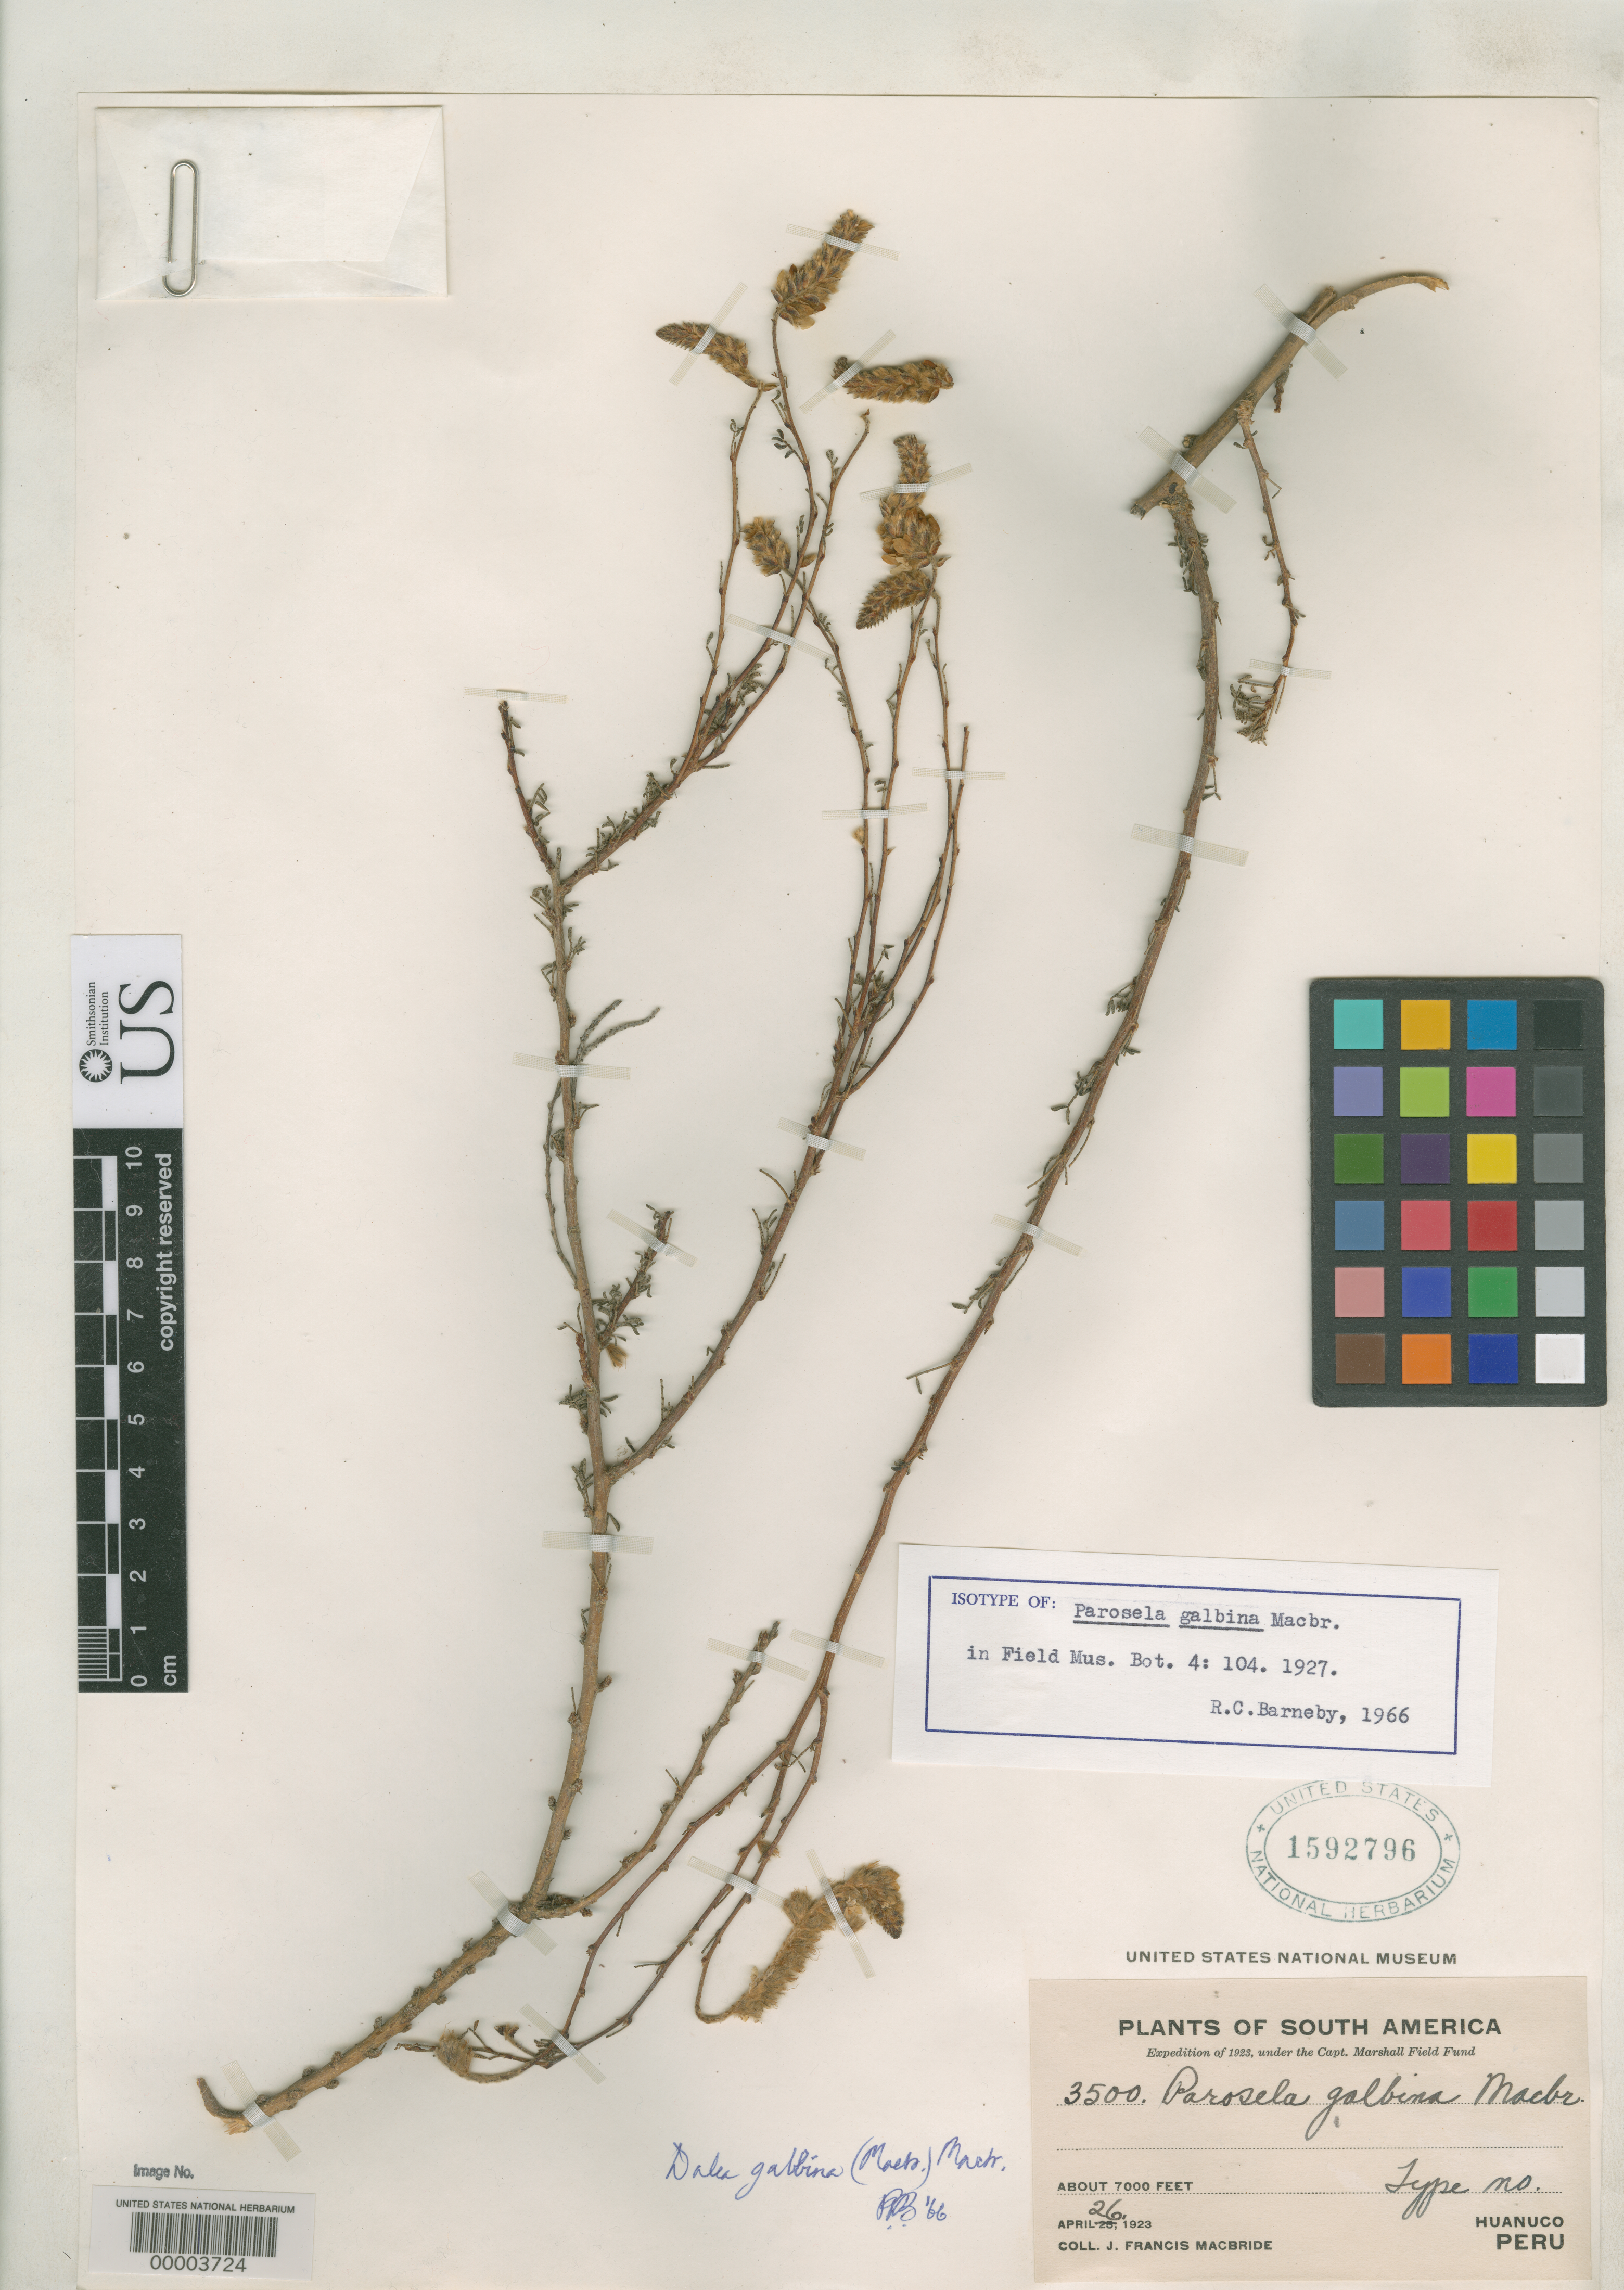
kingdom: Plantae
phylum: Tracheophyta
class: Magnoliopsida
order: Fabales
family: Fabaceae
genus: Parosela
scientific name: Parosela galbina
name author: J.F. Macbr.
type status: Isotype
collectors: J. F. Macbride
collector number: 3500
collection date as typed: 26 Apr 1923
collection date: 1923-04-26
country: Peru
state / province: Huánuco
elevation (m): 2134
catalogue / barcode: US 159276